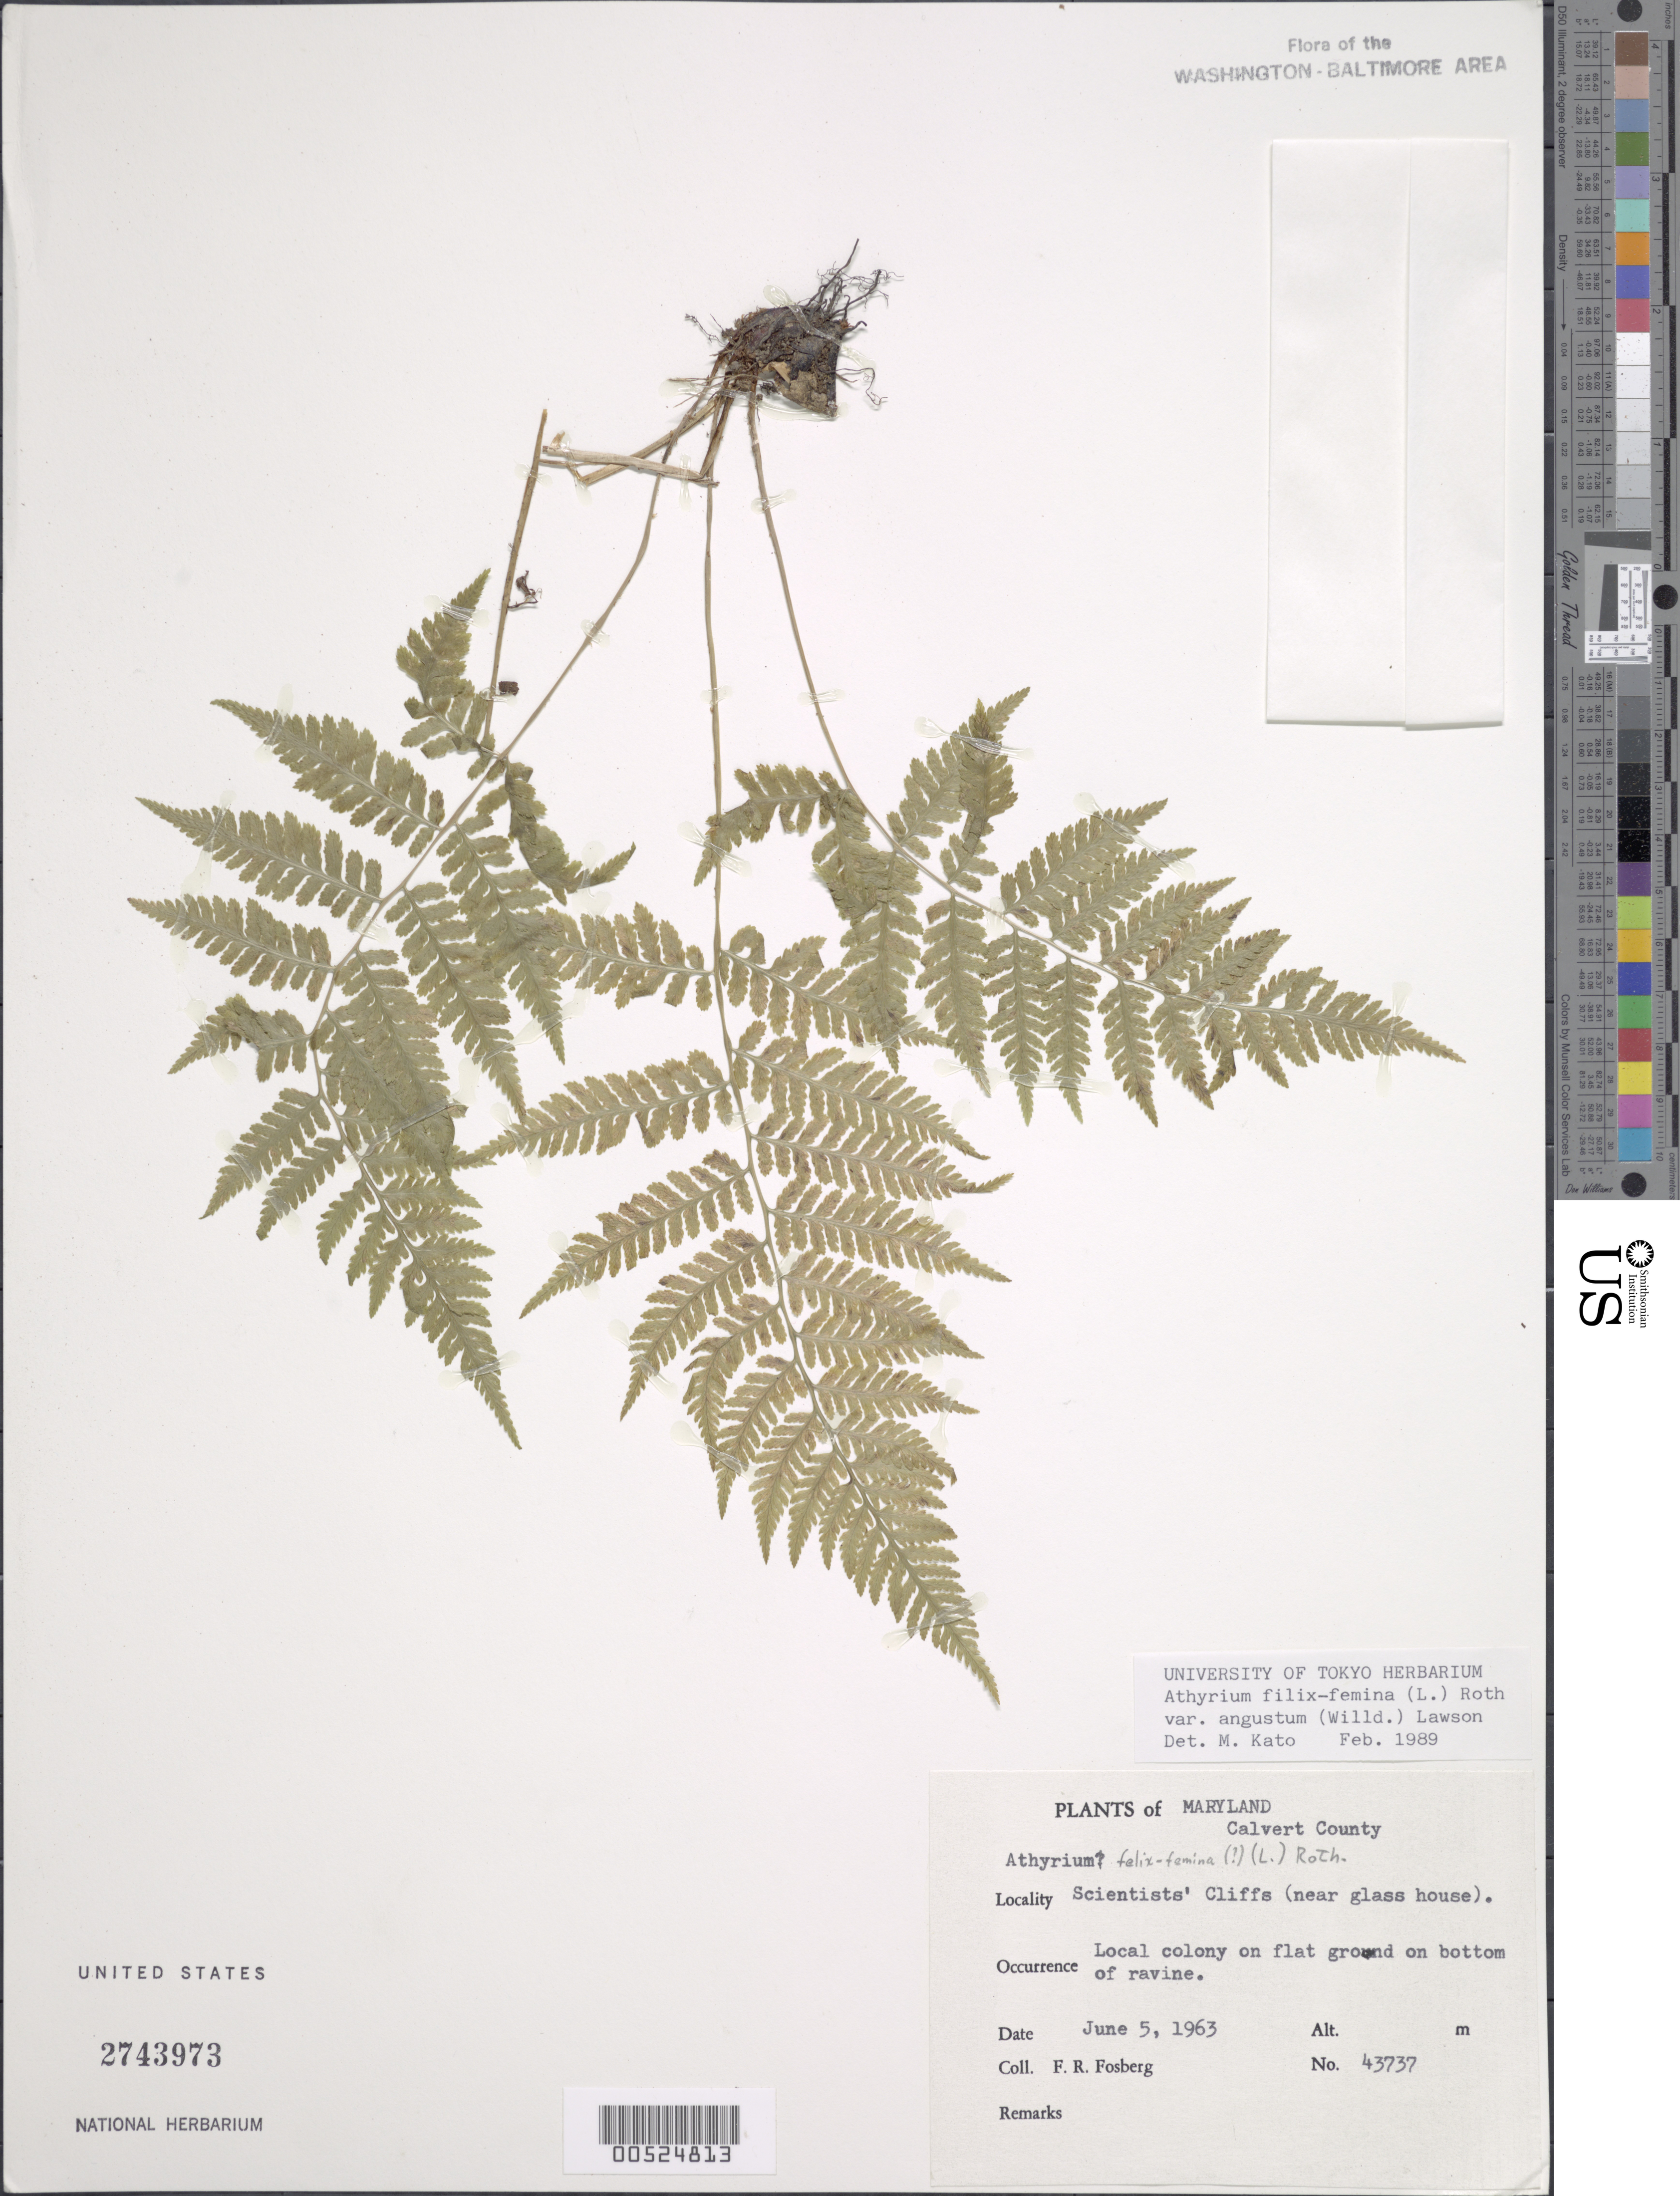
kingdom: Plantae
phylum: Tracheophyta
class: Polypodiopsida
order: Polypodiales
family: Athyriaceae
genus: Athyrium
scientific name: Athyrium filix-femina subsp. angustatum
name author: (Willd.) R.T. Clausen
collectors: F. R. Fosberg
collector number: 43737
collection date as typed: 05 Jun 1963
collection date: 1963-06-05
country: United States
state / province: Maryland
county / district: Calvert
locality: Scientists Cliffs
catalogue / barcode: US 2743973